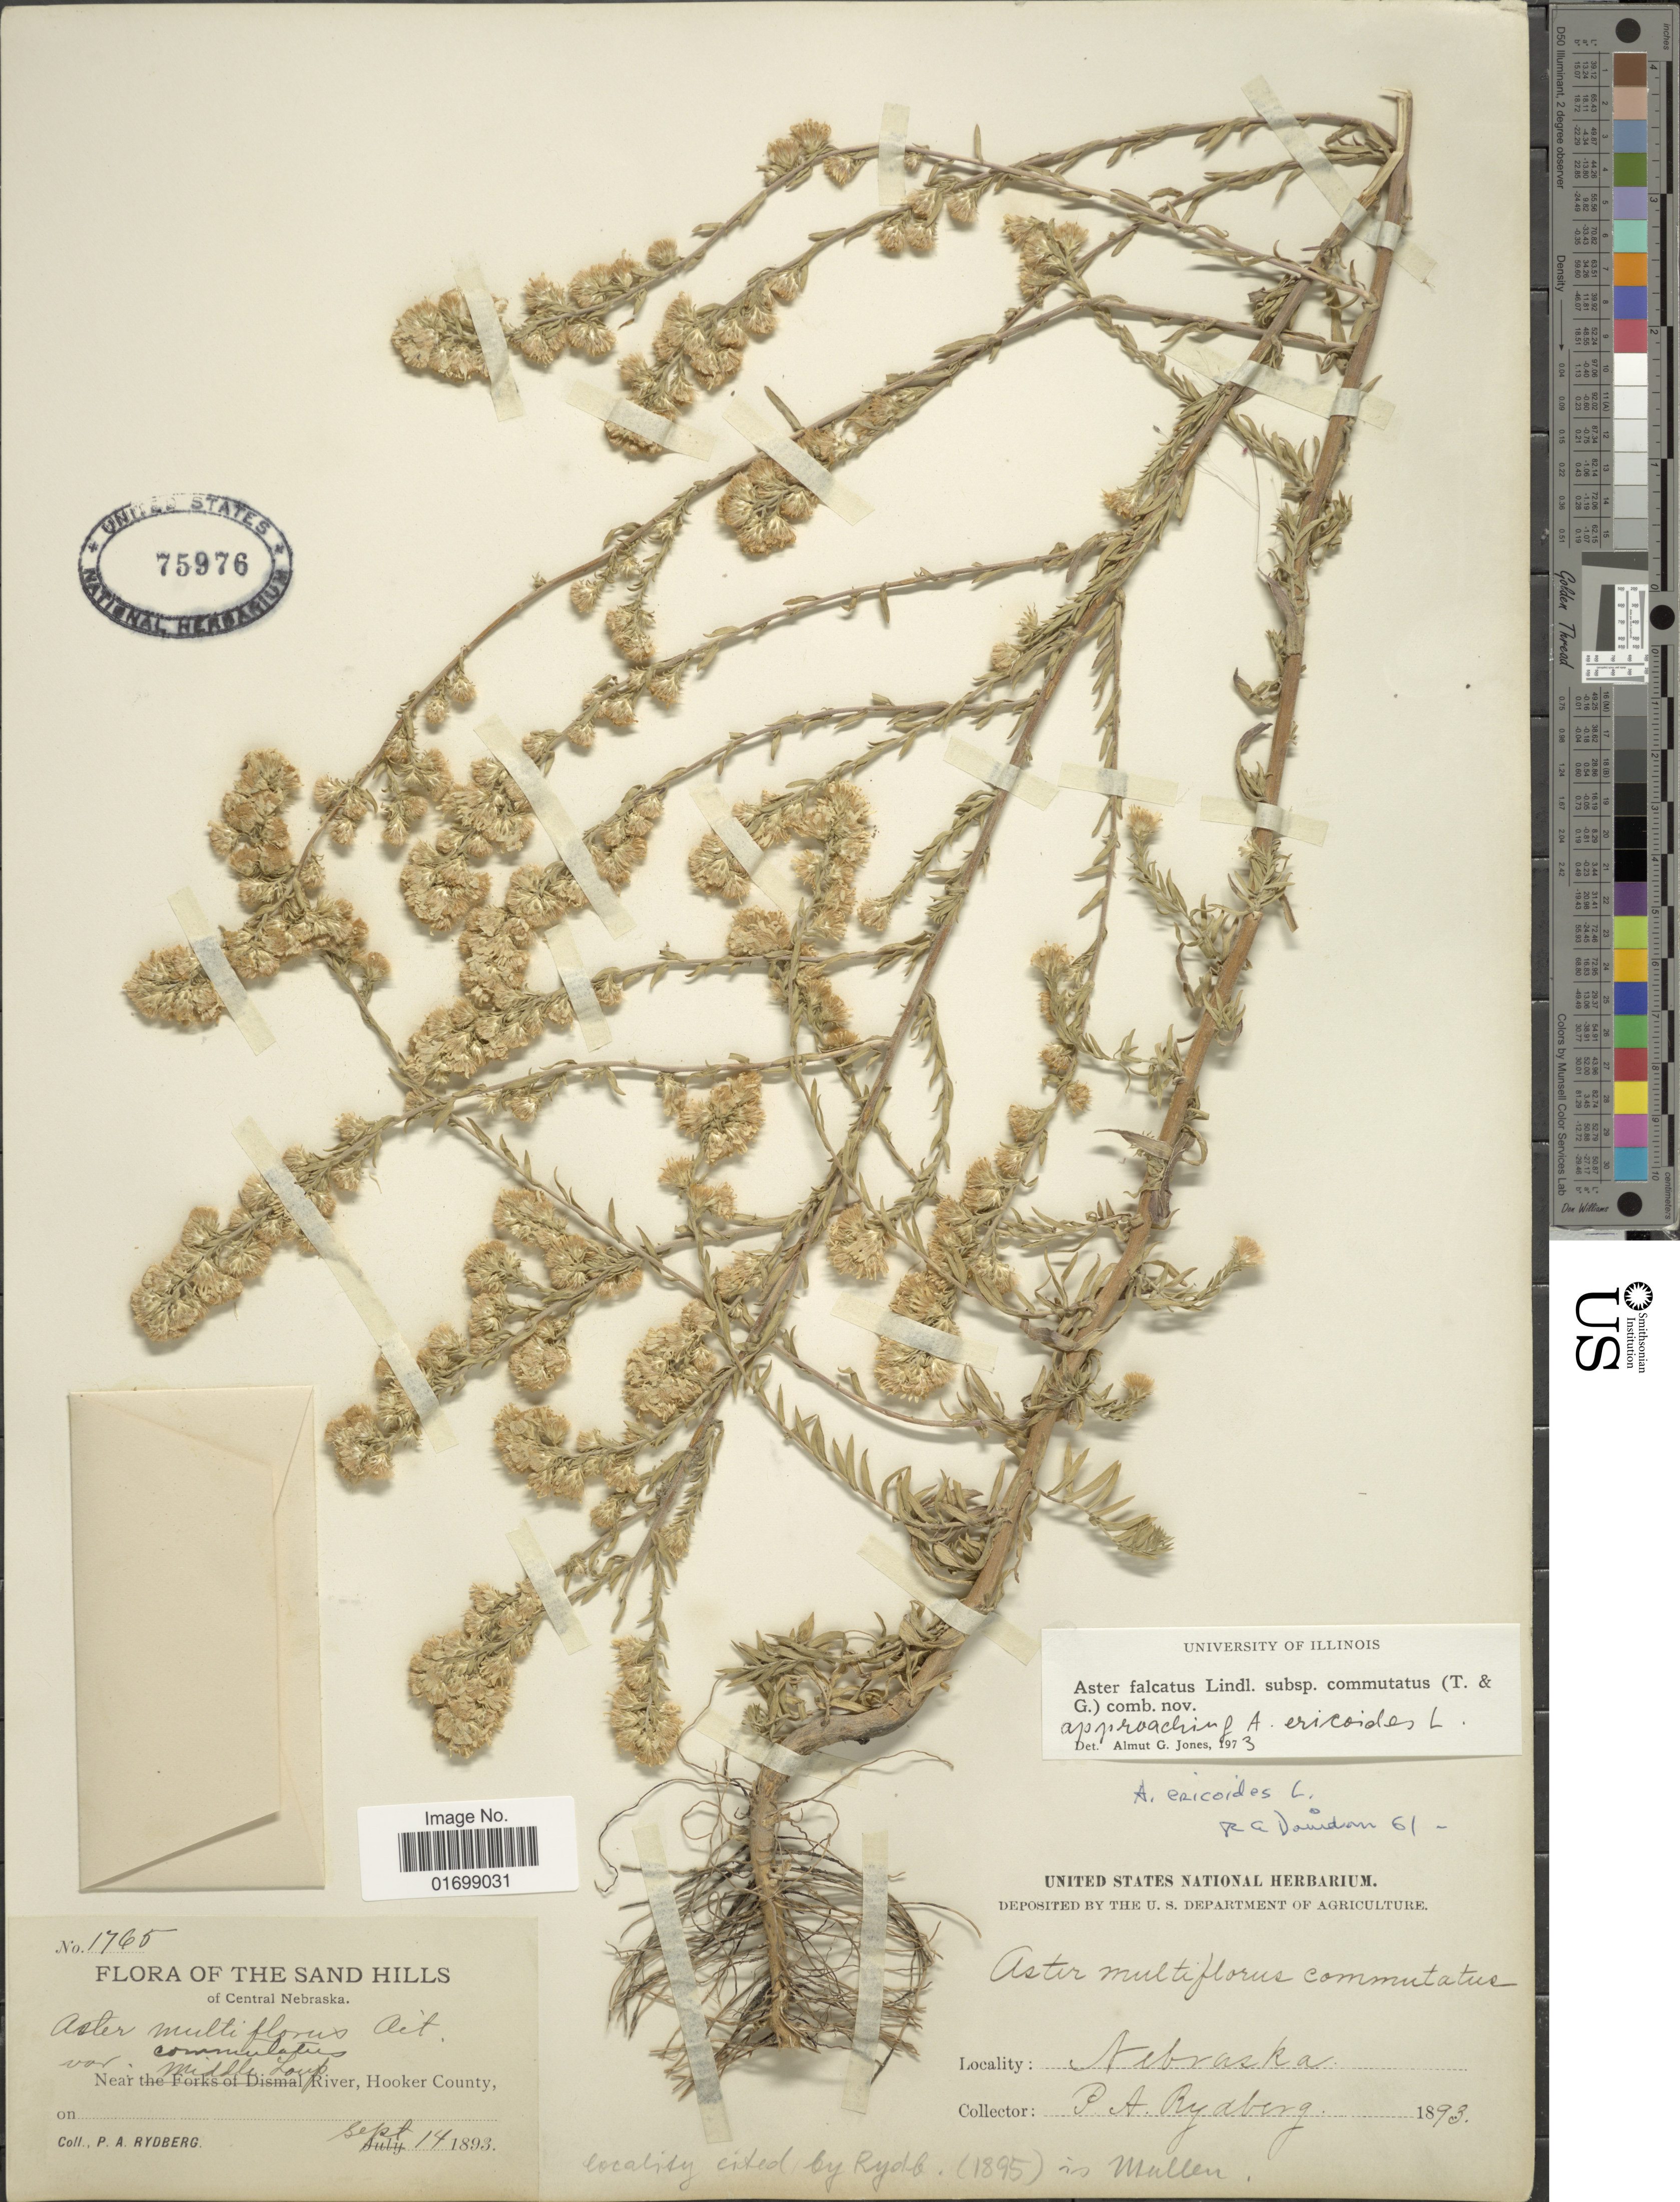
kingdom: Plantae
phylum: Tracheophyta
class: Magnoliopsida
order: Asterales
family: Asteraceae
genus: Symphyotrichum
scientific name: Symphyotrichum falcatum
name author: (Lindl. ex Lindl.) G.L. Nesom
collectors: P. A. Rydberg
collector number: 1765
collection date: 1893-09-14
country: United States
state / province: Nebraska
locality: The Sand Hills of Central Nebraska, near Middle Loup River, Hooker County.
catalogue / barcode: US 75976